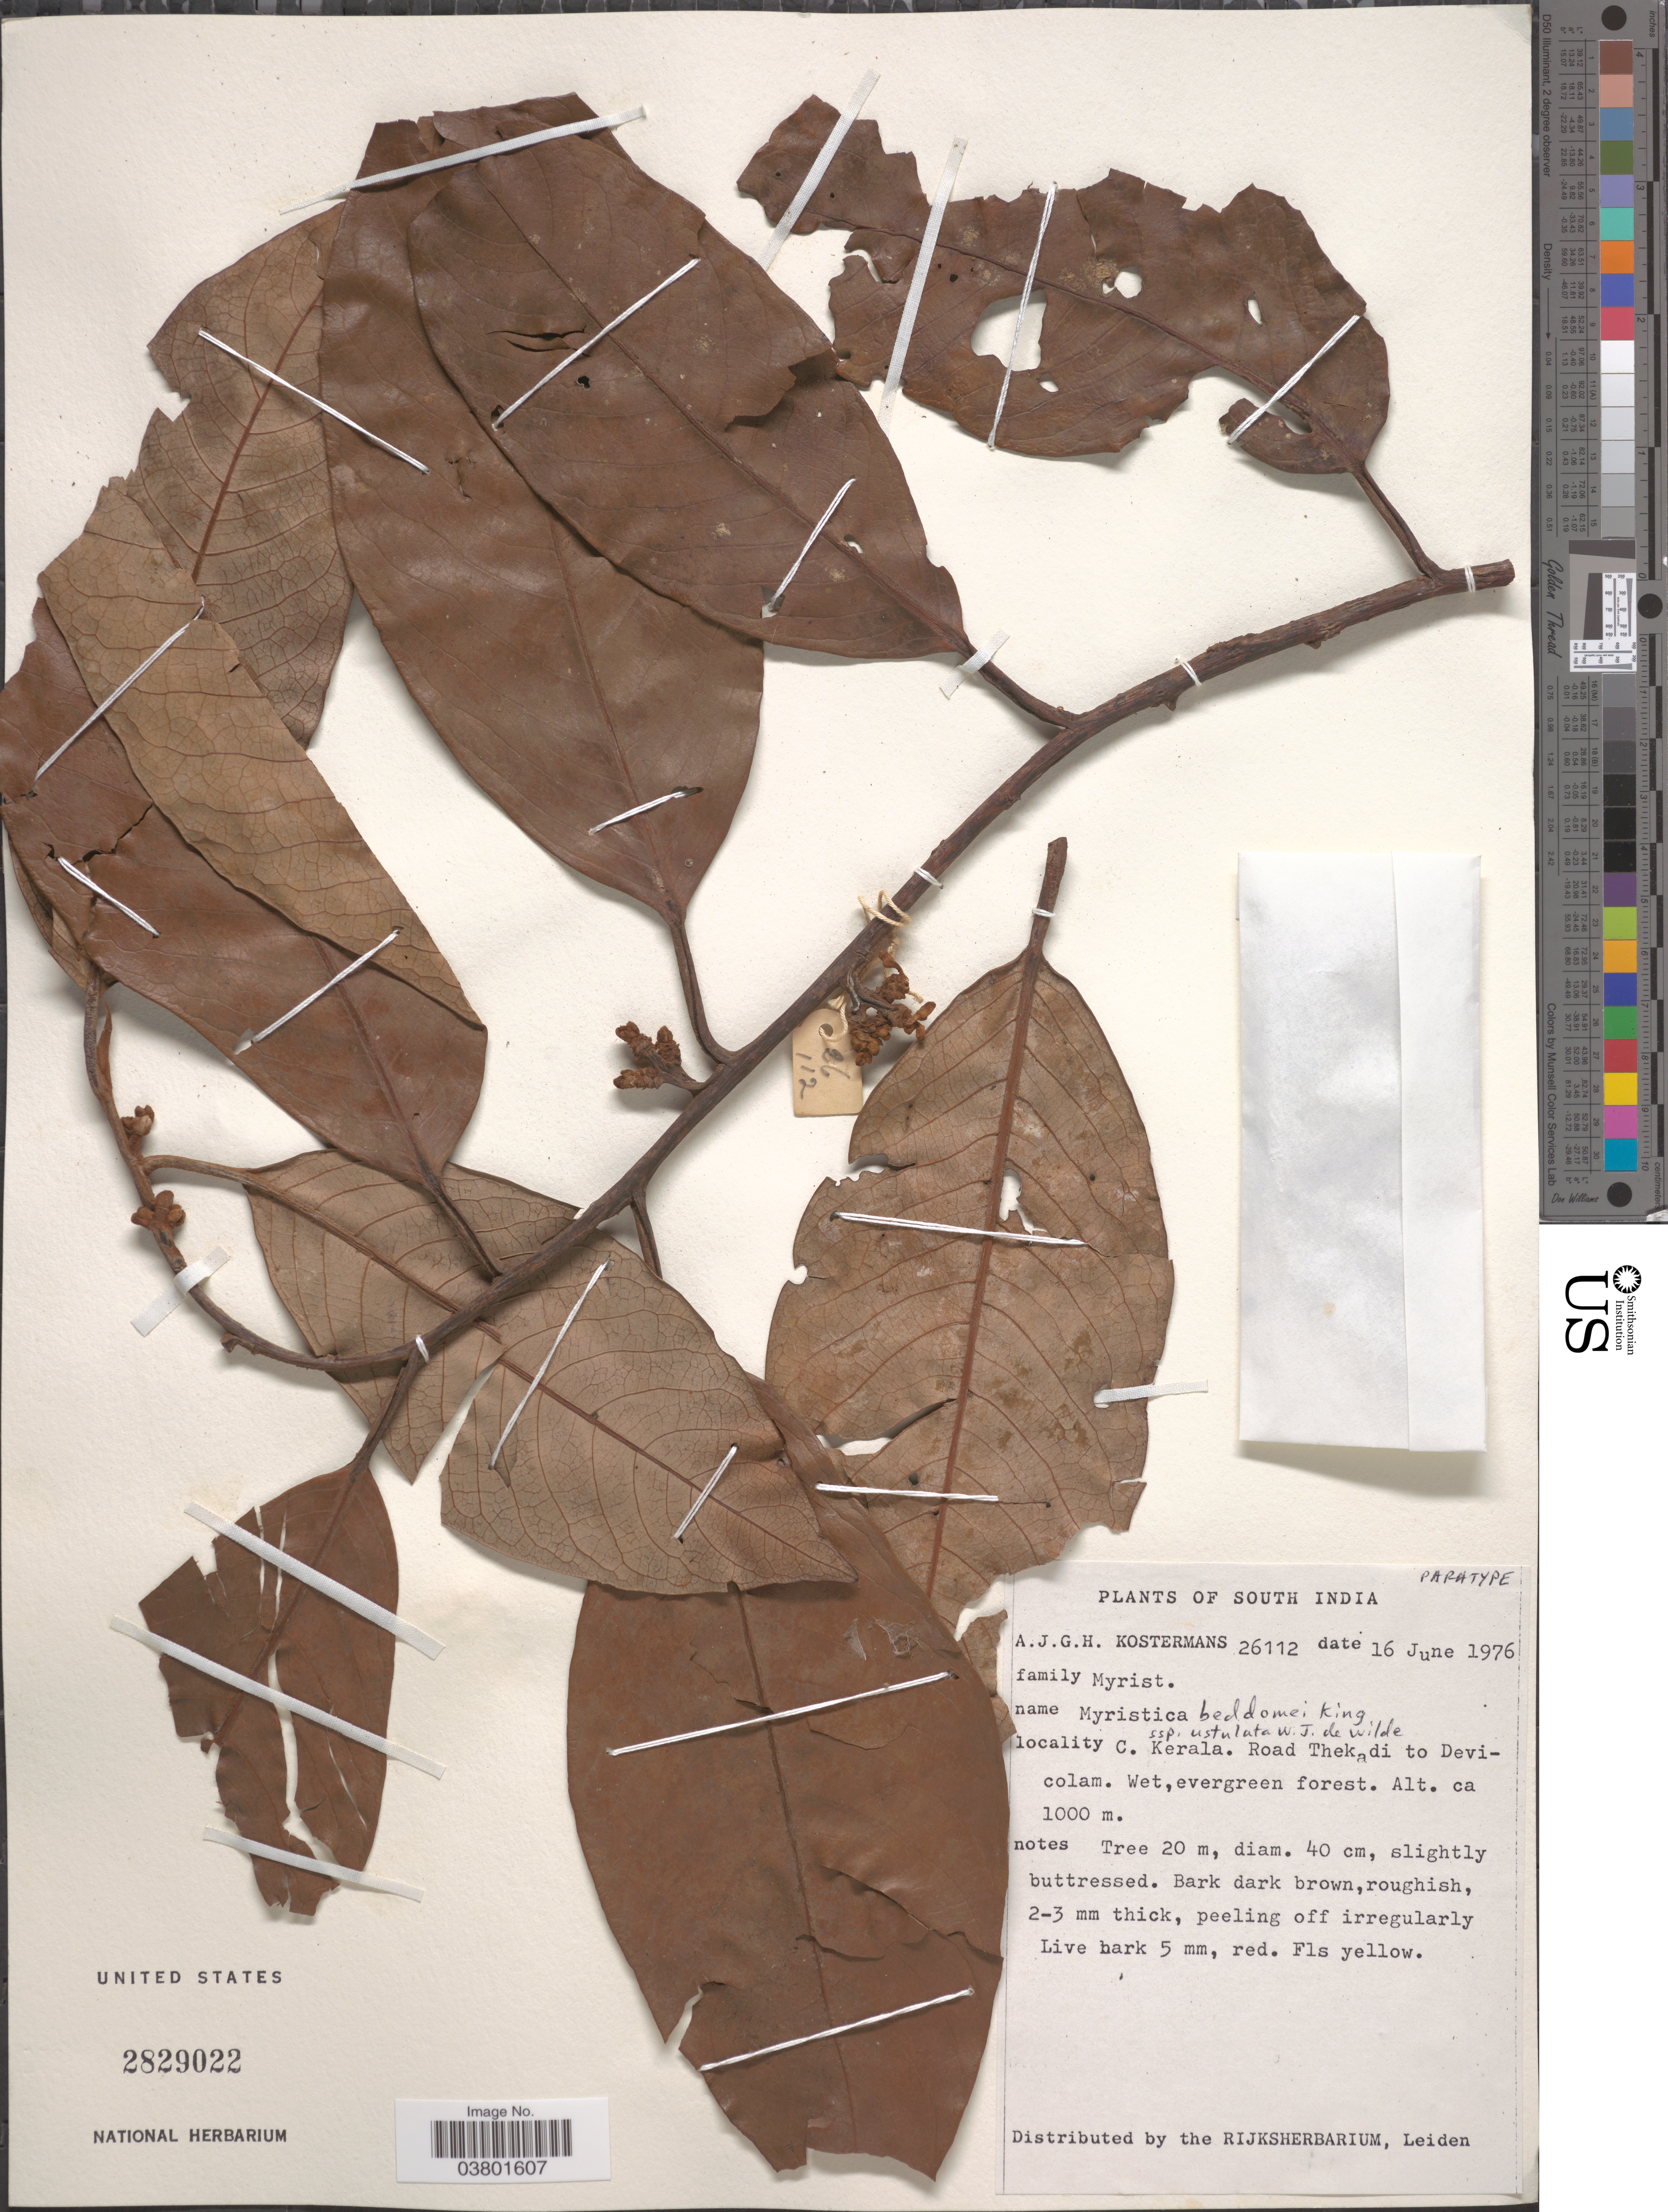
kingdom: Plantae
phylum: Tracheophyta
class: Magnoliopsida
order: Magnoliales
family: Myristicaceae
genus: Myristica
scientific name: Myristica beddomei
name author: King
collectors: A. J. G. Kostermans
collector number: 26112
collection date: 1976-06-16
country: India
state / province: Kerala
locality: South India. C. Kerala. Road Thekadi to Devicolam.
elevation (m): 1000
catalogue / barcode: US 2829022